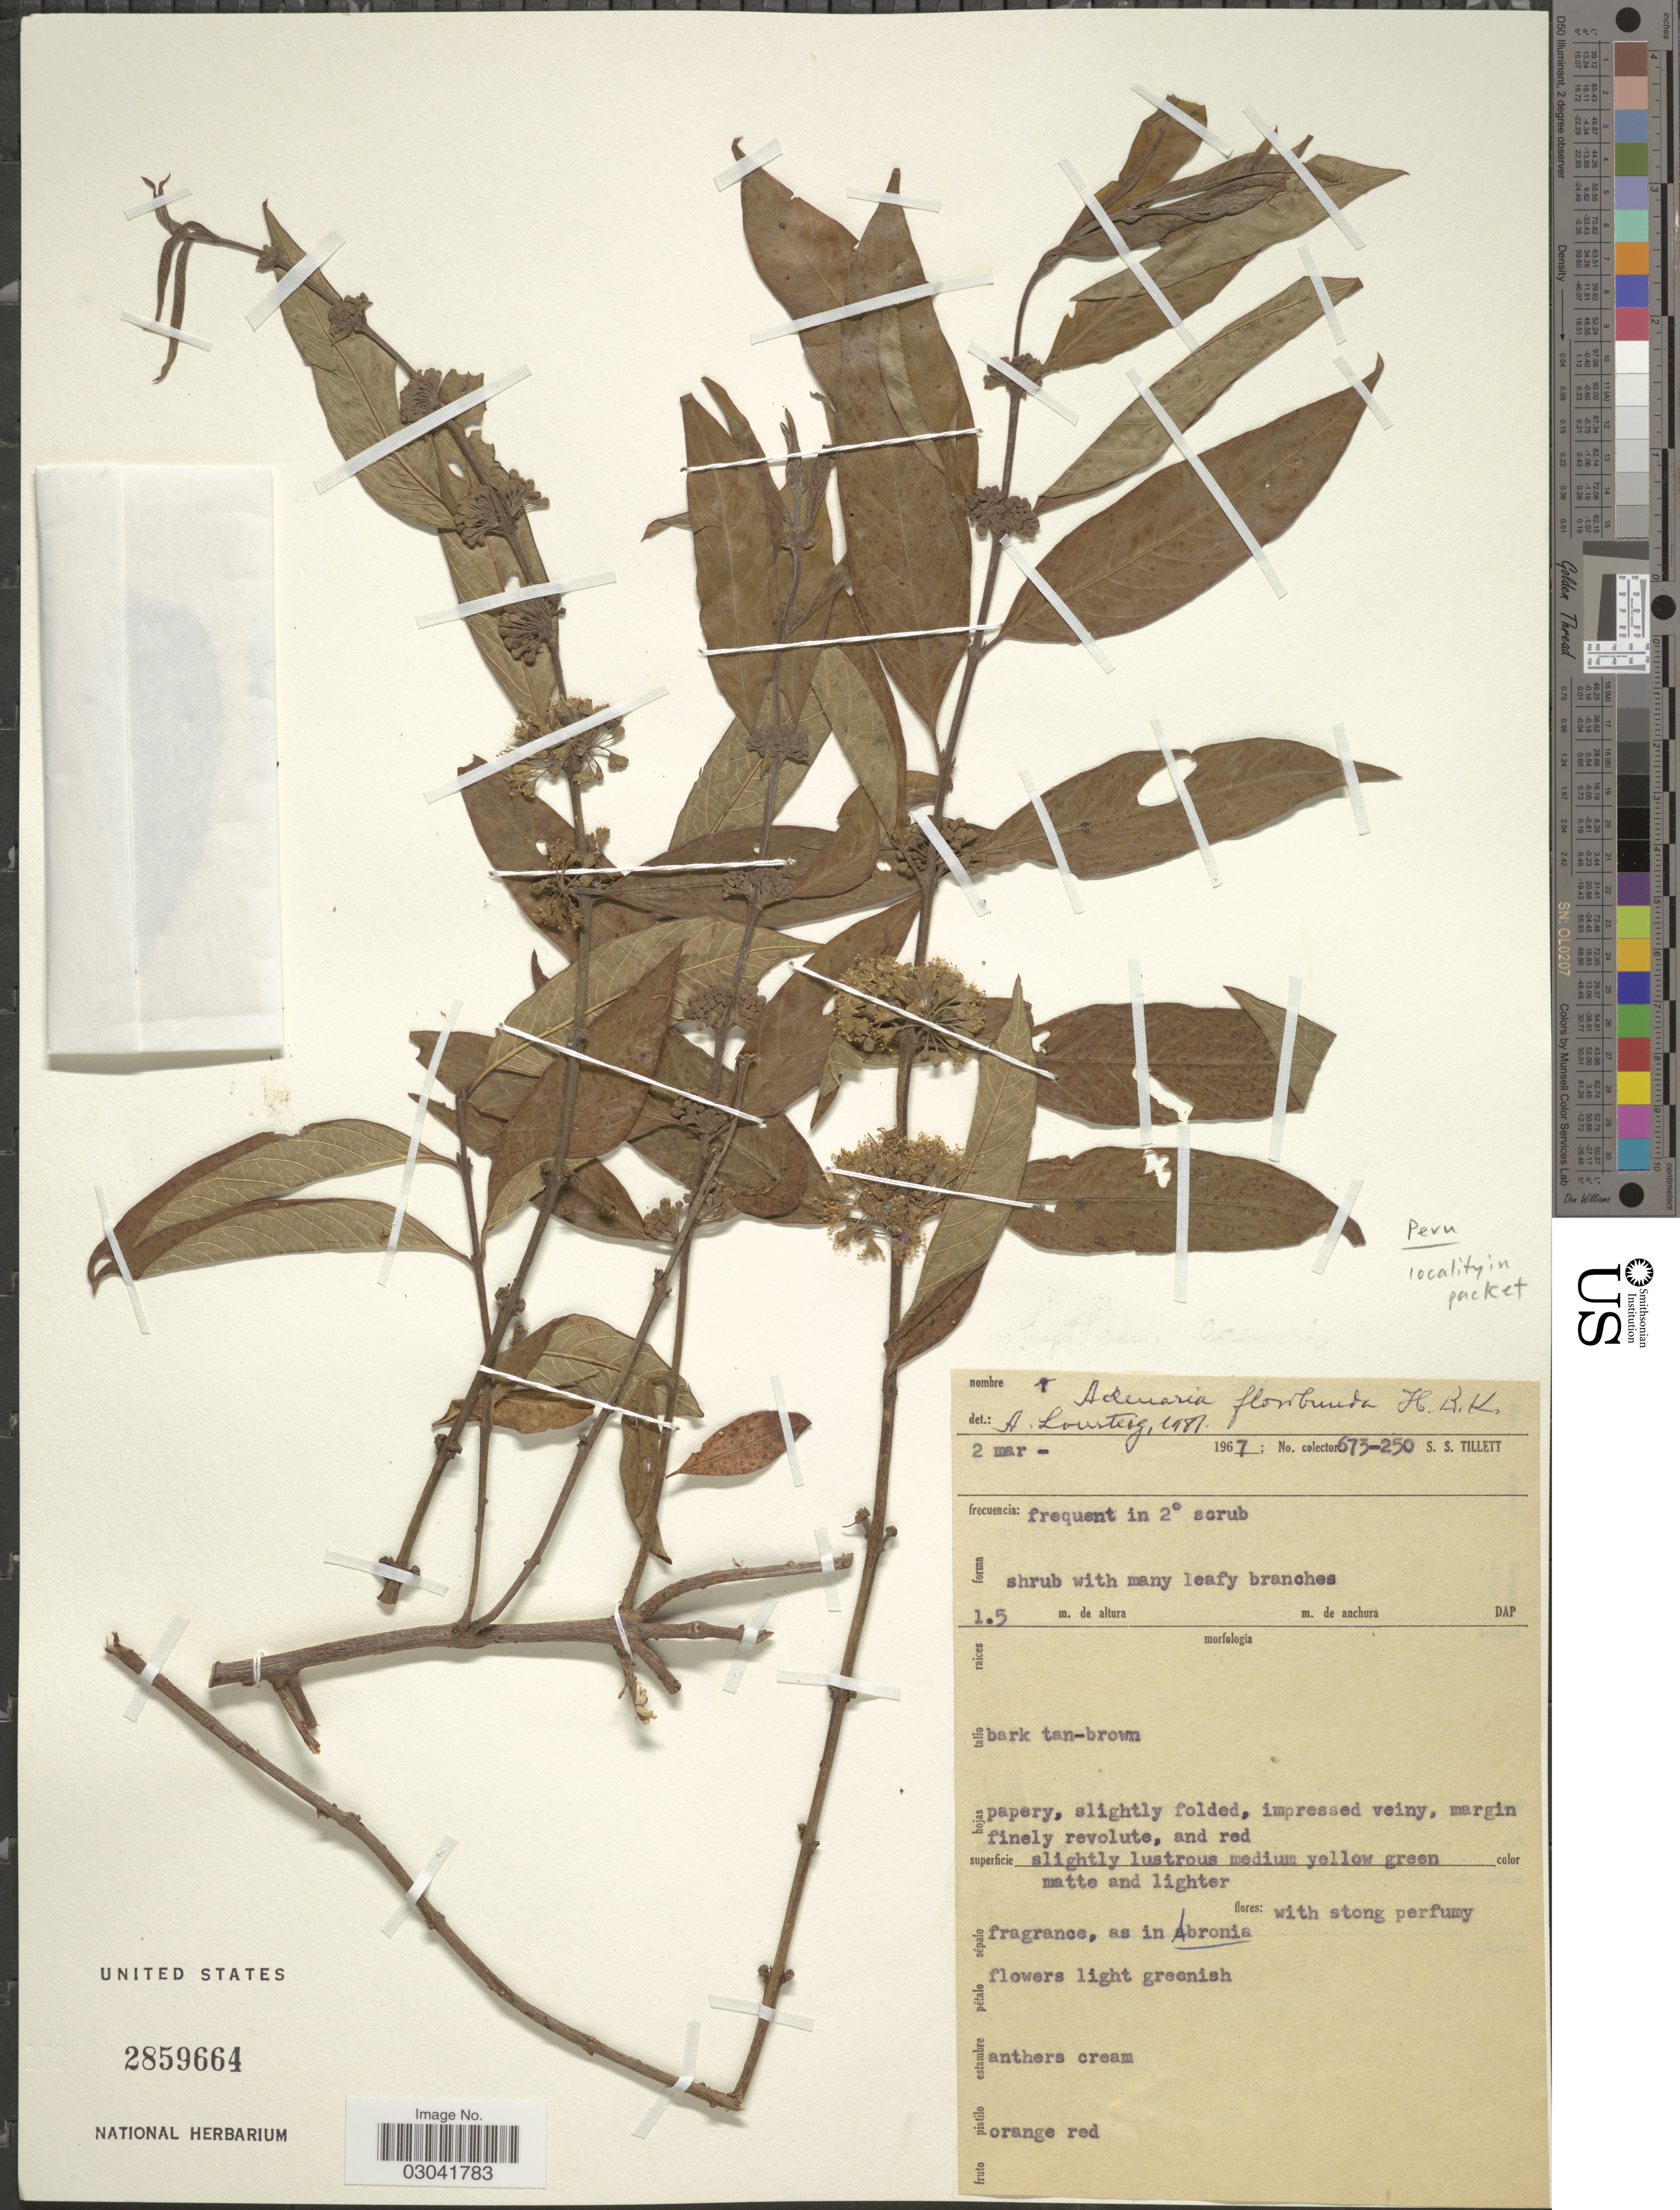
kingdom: Plantae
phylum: Tracheophyta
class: Magnoliopsida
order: Myrtales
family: Lythraceae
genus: Adenaria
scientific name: Adenaria floribunda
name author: Kunth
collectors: S. S. Tillett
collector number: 673-250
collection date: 1967-03-02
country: Peru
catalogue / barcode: US 2859664